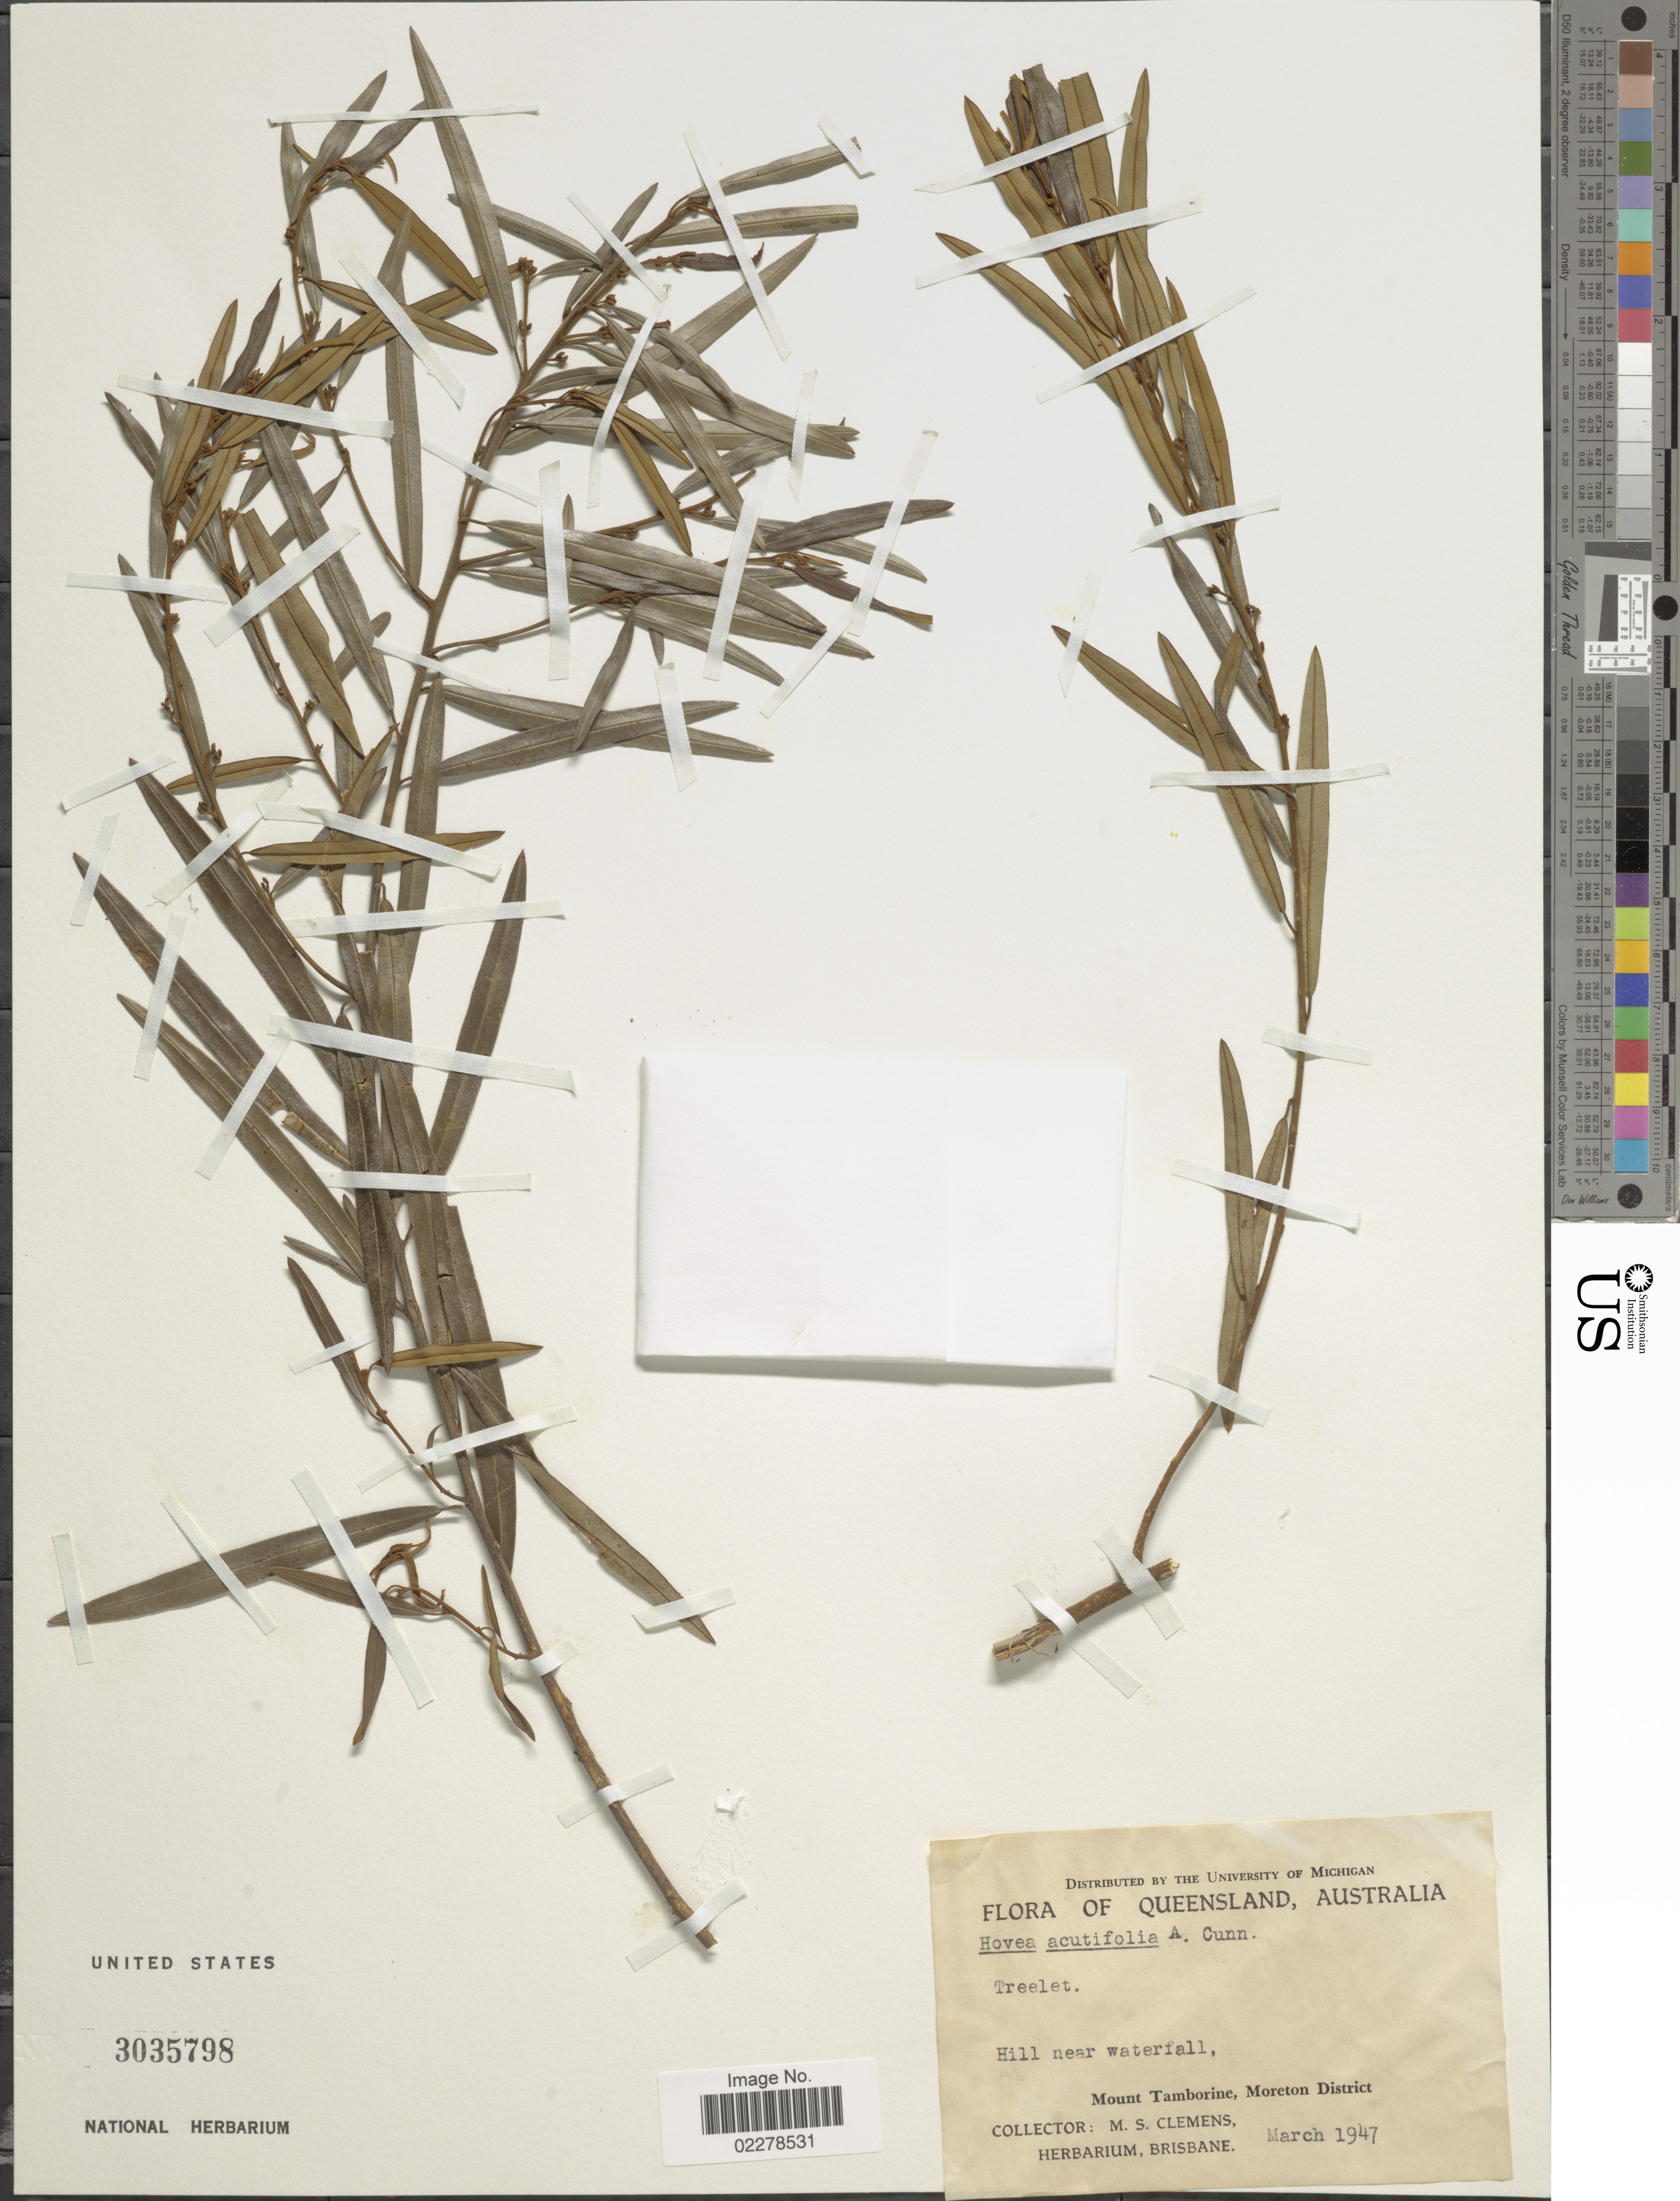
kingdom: Plantae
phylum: Tracheophyta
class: Magnoliopsida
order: Fabales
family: Fabaceae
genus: Hovea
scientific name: Hovea acutifolia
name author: G. Don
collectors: M. S. Clemens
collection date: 1947-03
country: Australia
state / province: Queensland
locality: Hill near waterfall. Mount Tamborine, Moreton District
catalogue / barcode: US 3035798